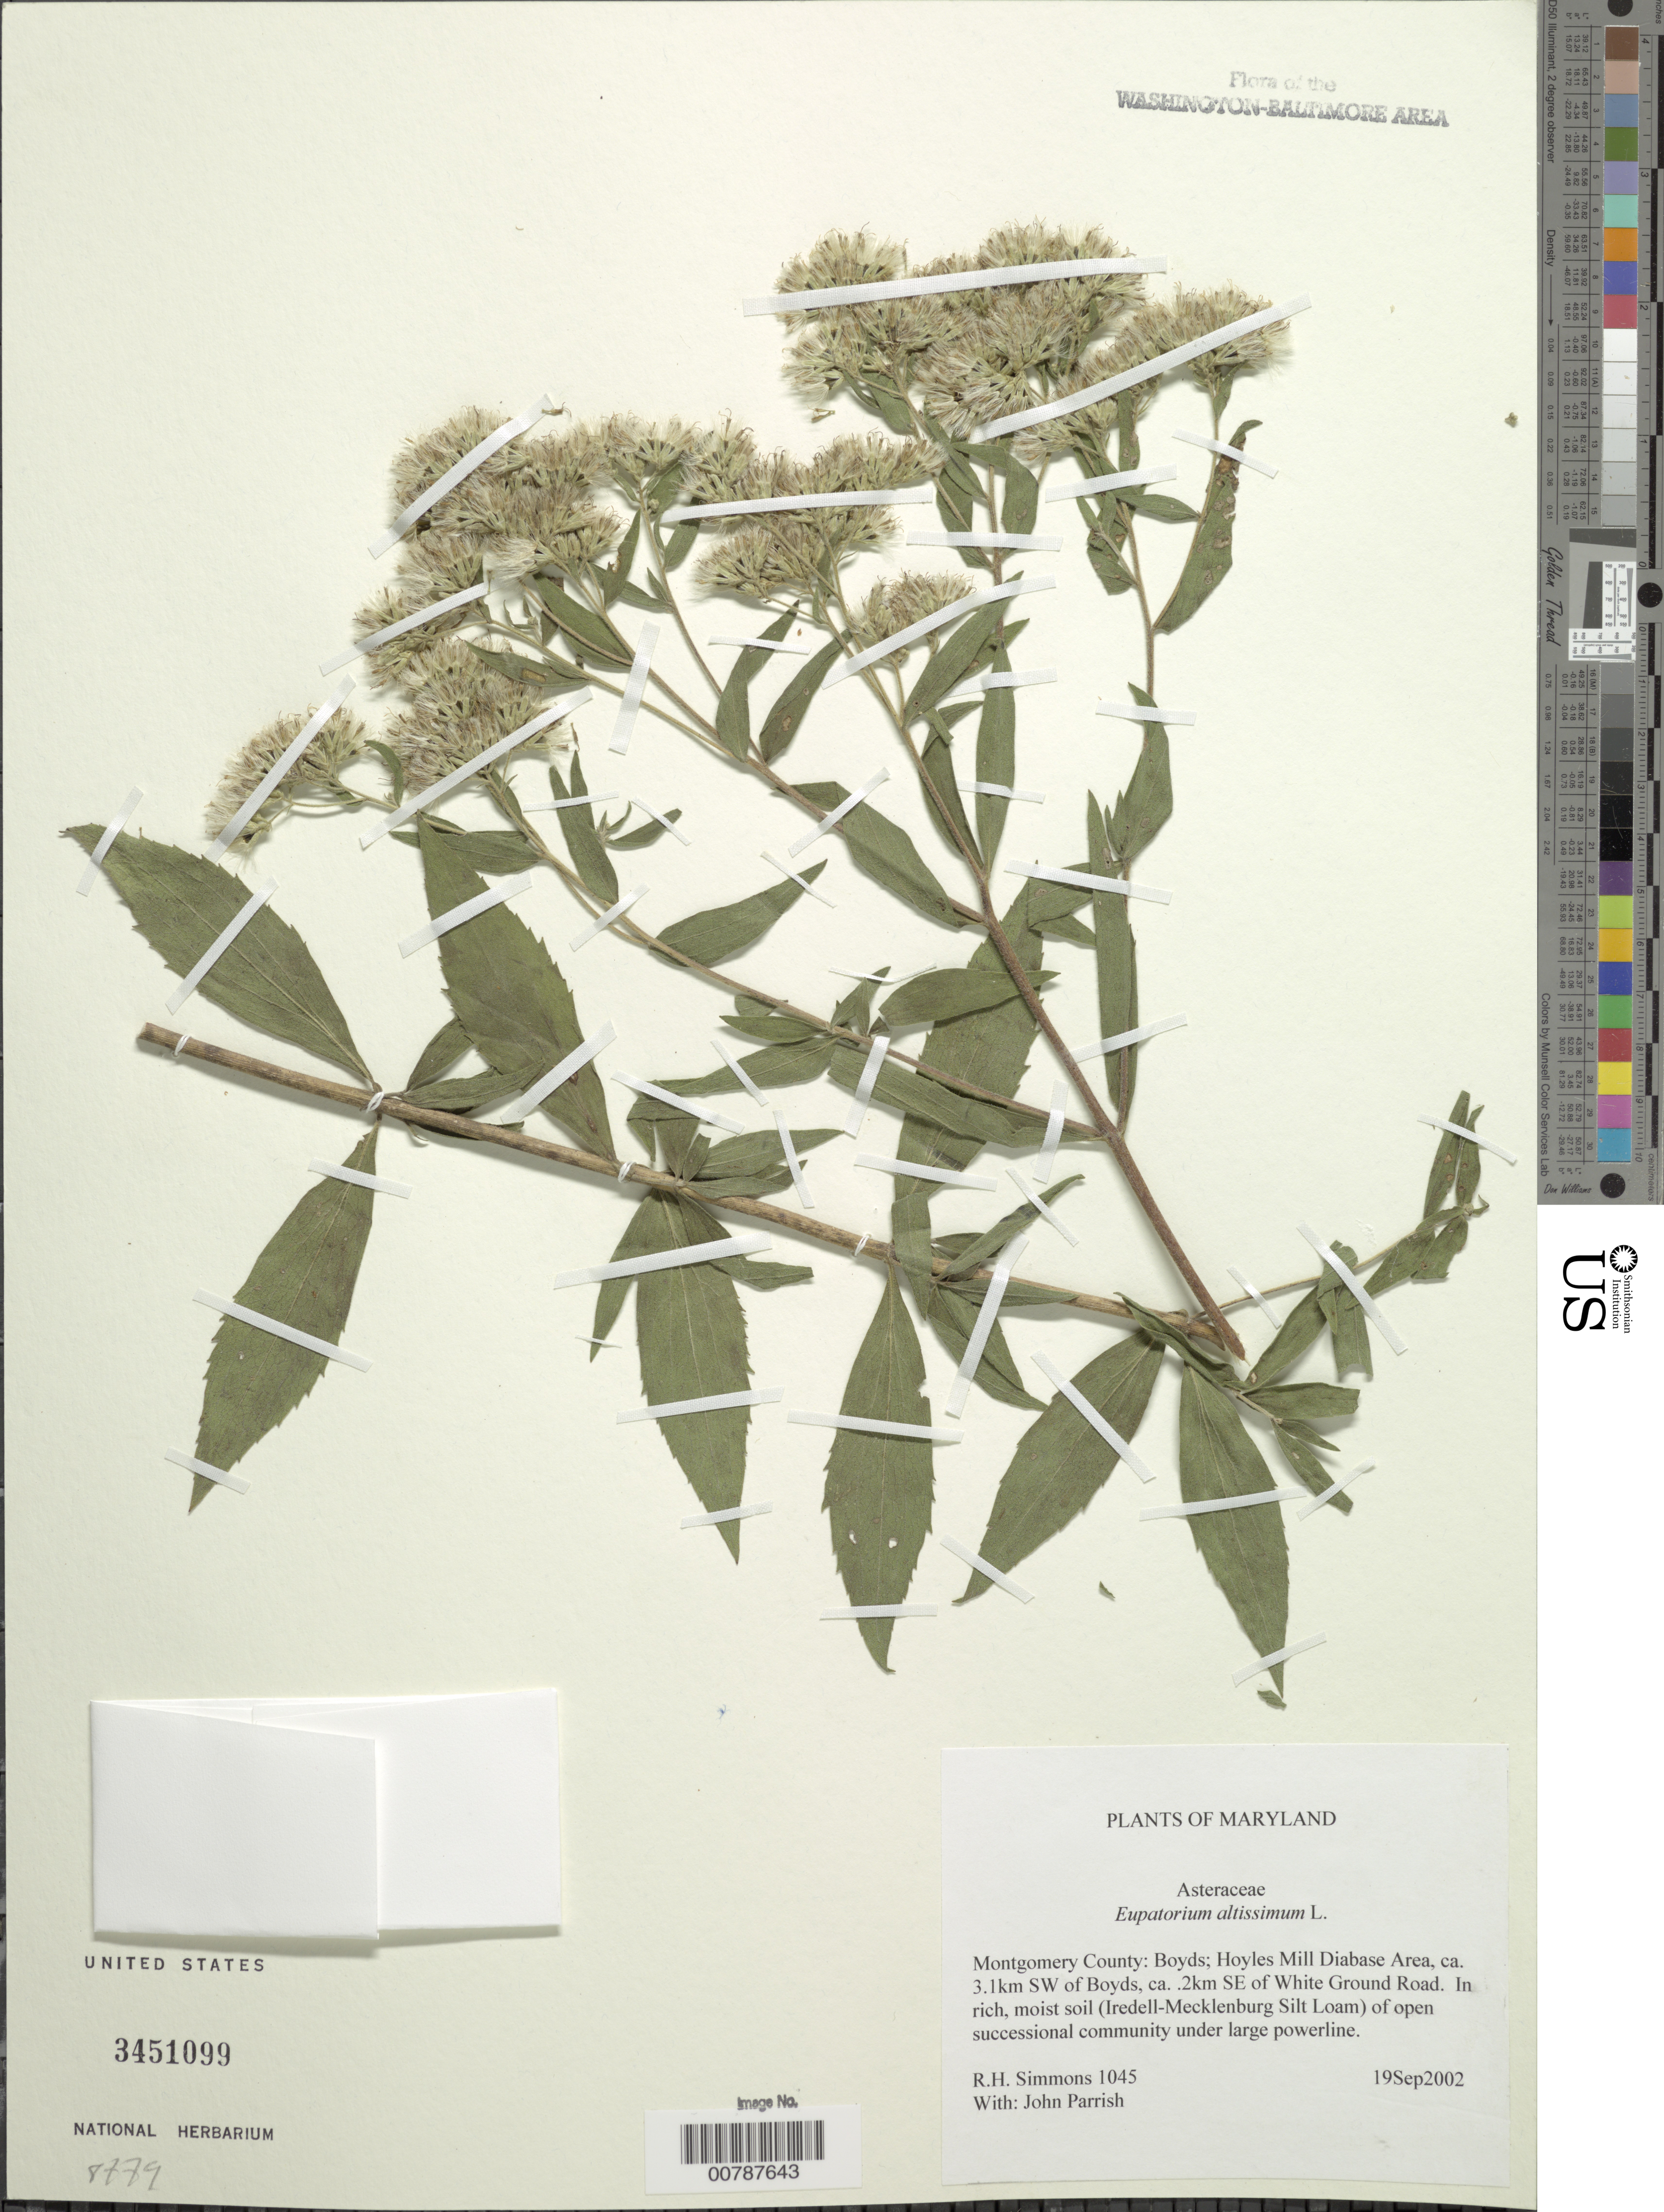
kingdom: Plantae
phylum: Tracheophyta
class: Magnoliopsida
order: Asterales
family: Asteraceae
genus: Eupatorium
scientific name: Eupatorium altissimum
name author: L.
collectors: R. H. Simmons & J. Parrish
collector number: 1045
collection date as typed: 19 Sep 2002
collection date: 2002-09-19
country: United States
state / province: Maryland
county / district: Montgomery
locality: Boyds, Hoyles Mill Diabase Area, ca. 3.1 km SW of Boyds, ca. 0.2 km SE of White Ground Road.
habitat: In rich, moist soil (Iredell-Mecklenburg Silt Loam) of open successional community under large powerline.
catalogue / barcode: US 3451099